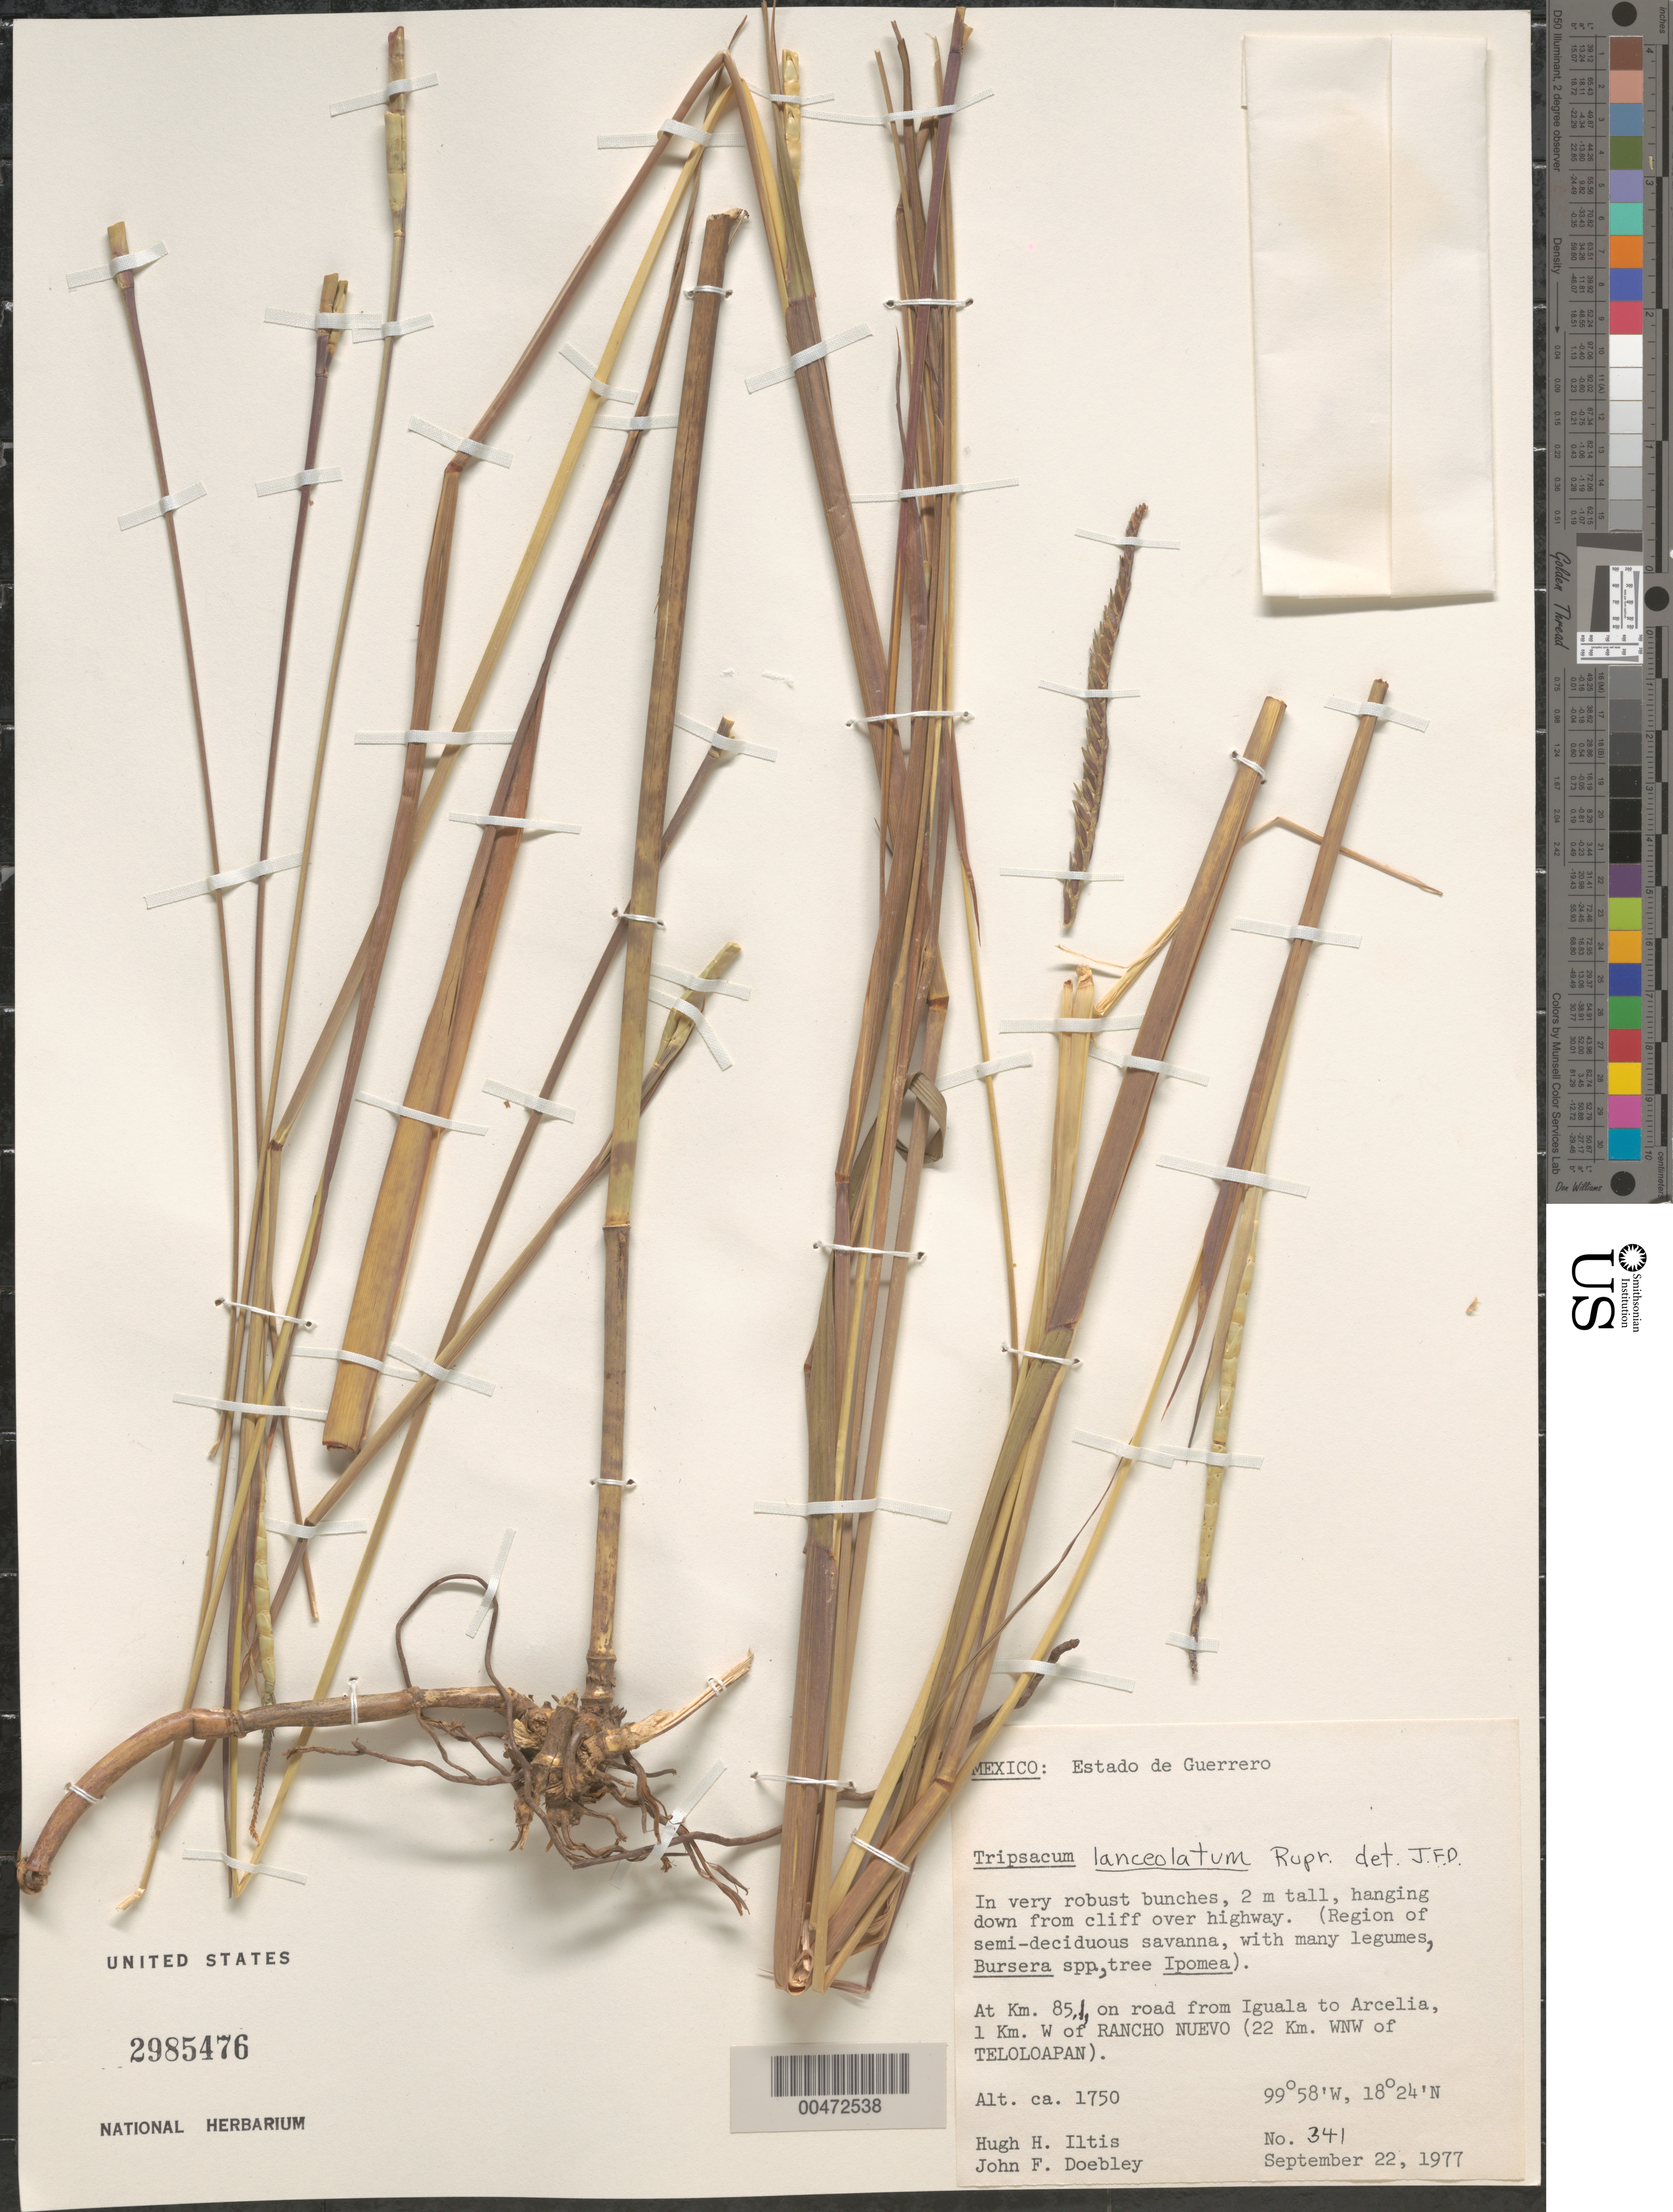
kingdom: Plantae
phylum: Tracheophyta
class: Liliopsida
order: Poales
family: Poaceae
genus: Tripsacum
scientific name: Tripsacum lanceolatum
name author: Rupr. ex E. Fourn.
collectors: H. H. Iltis & J. F. Doebley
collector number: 341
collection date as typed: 22 Sep 1977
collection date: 1977-09-22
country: Mexico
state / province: Guerrero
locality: At Km 85.1, on rd from Iguala to Arcelia, 1 km W of Rancho Nuevo (22 km WNW of Teloloapan)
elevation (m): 1750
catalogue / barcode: US 2985476